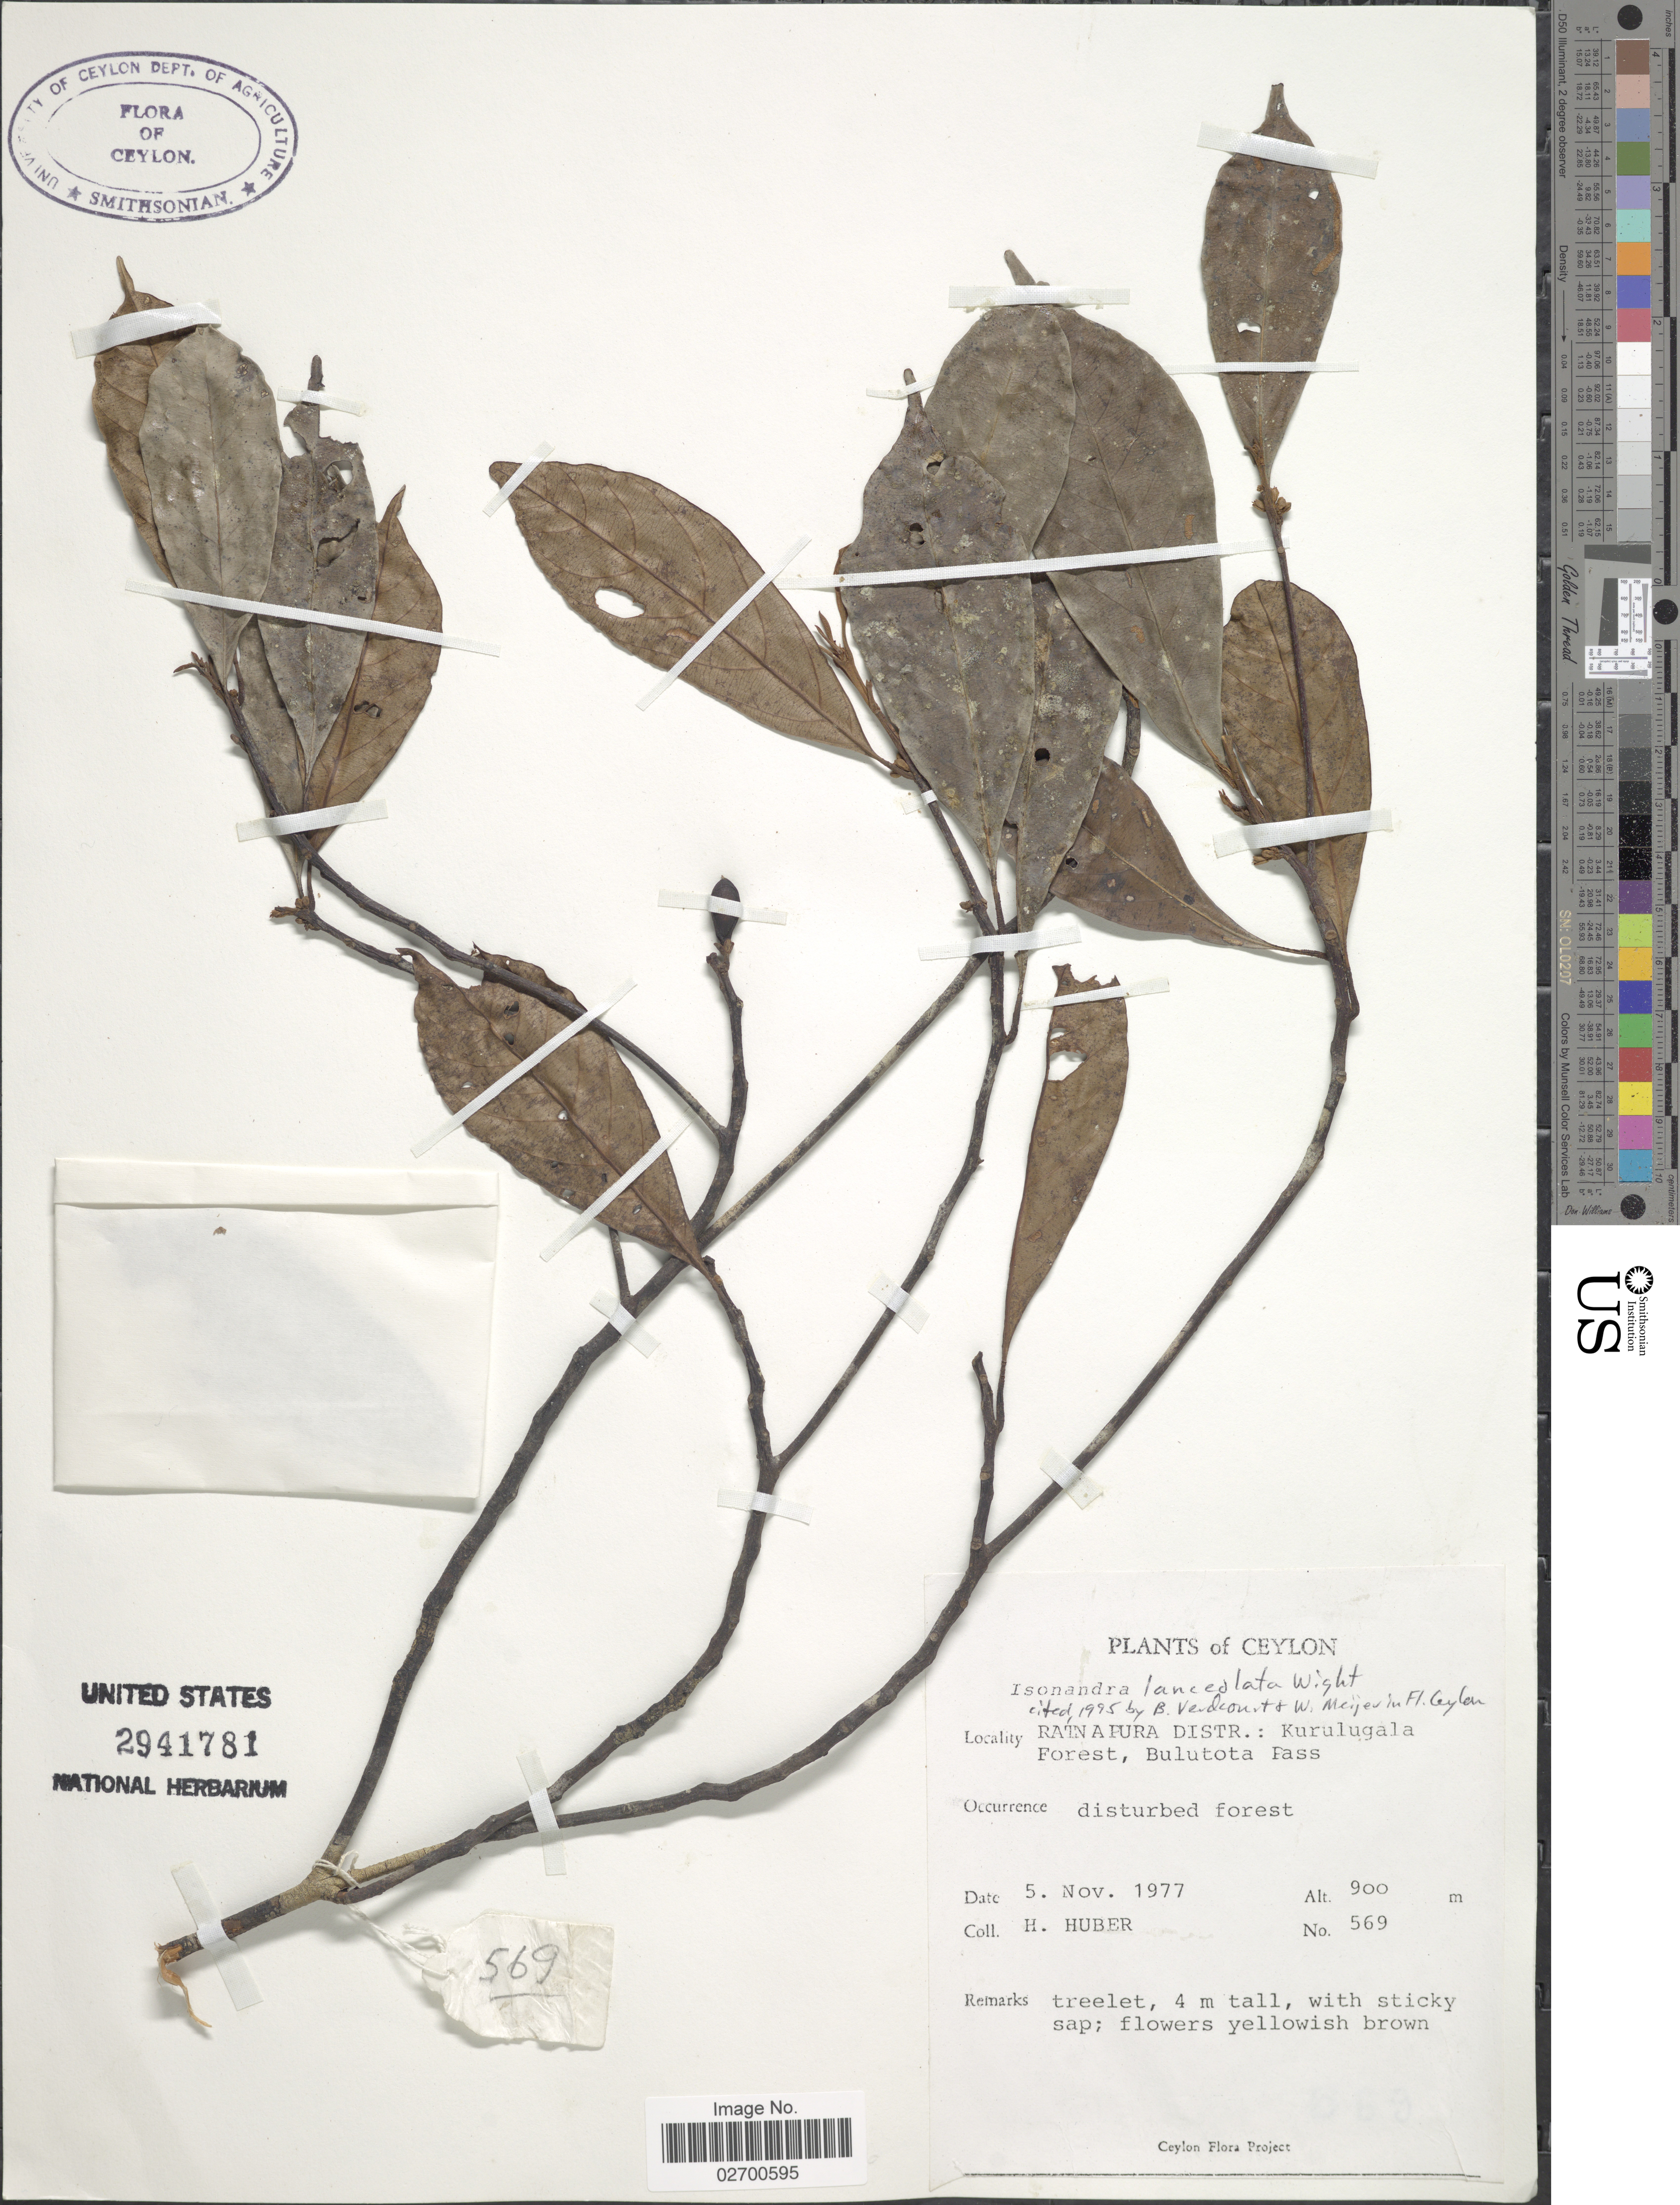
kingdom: Plantae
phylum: Tracheophyta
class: Magnoliopsida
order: Ericales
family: Sapotaceae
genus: Isonandra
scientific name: Isonandra lanceolata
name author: Wight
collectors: H. Huber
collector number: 569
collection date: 1977-11-05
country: Sri Lanka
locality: Ceylon, Ratnapura Distr.: Kurulugala Forest, Bulutota Pass.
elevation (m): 900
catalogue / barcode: US 2941781